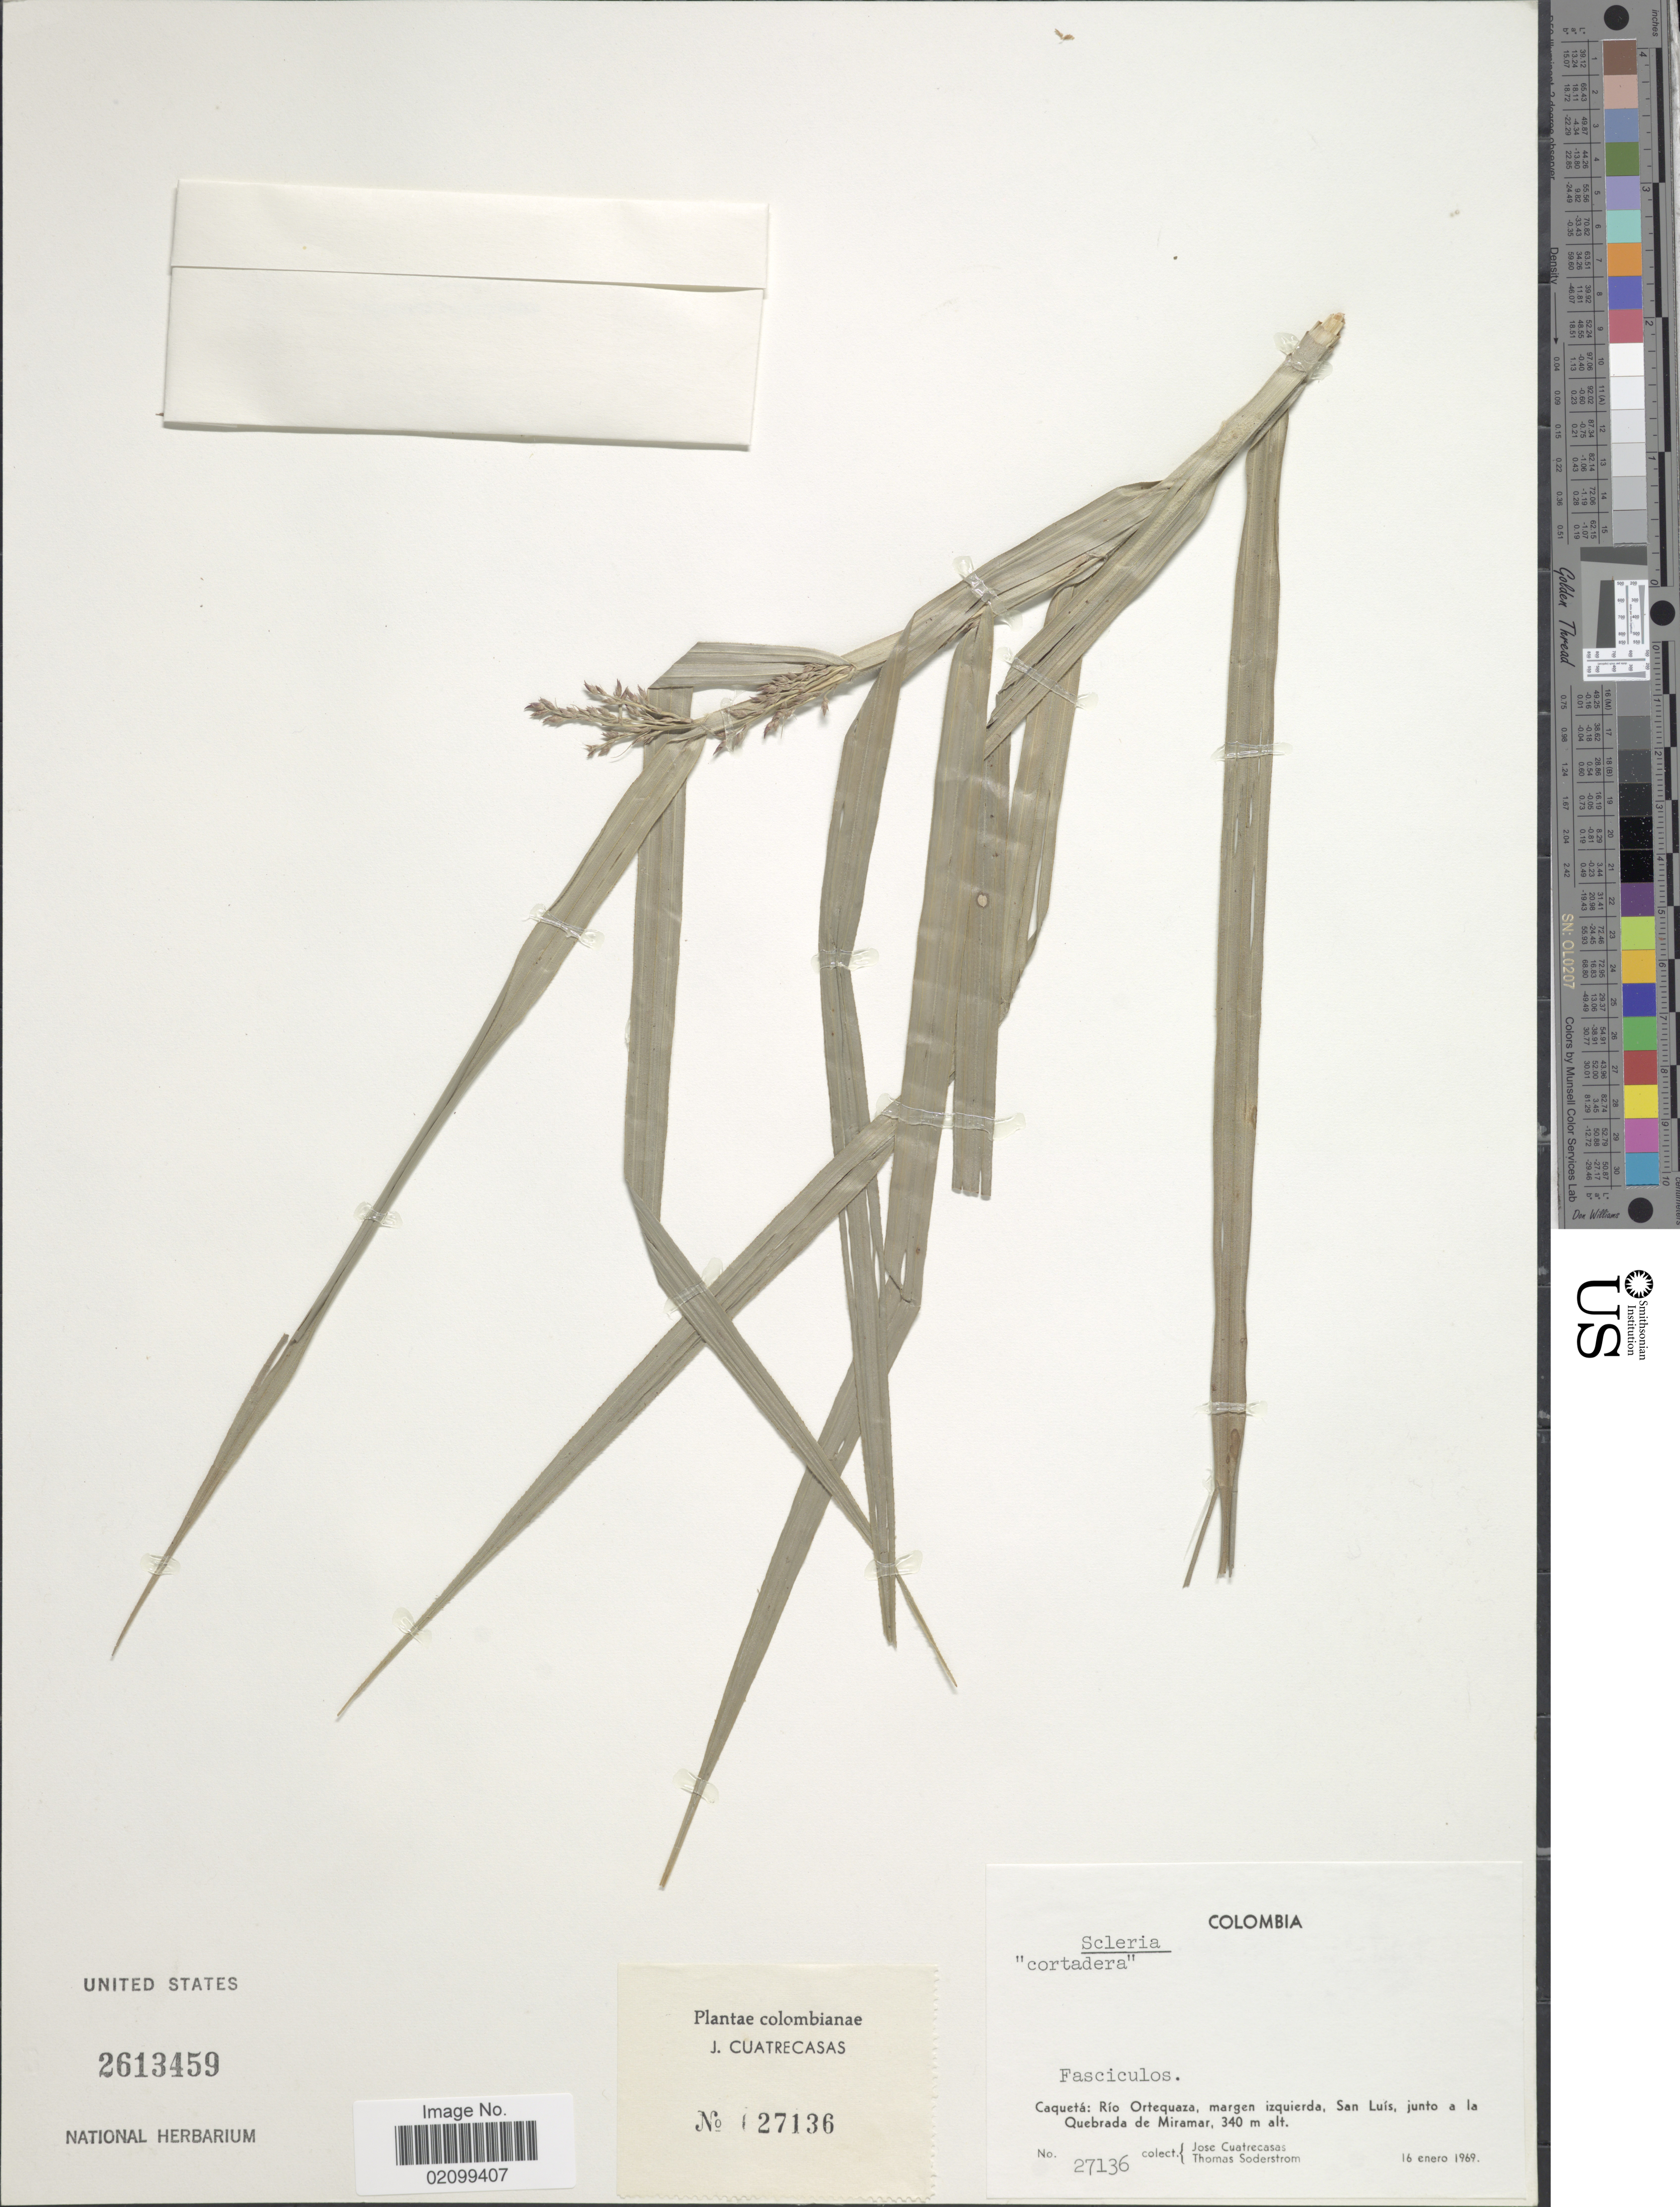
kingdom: Plantae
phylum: Tracheophyta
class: Liliopsida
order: Poales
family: Cyperaceae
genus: Scleria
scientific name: Scleria sp.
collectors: J. Cuatrecasas & T. R. Soderstrom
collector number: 27136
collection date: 1969-01-16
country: Colombia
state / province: Caquetá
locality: Rio Ortequaza, margen izquierda, San Luis, junto a la Quebrada de Miramar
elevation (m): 340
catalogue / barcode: US 2613459